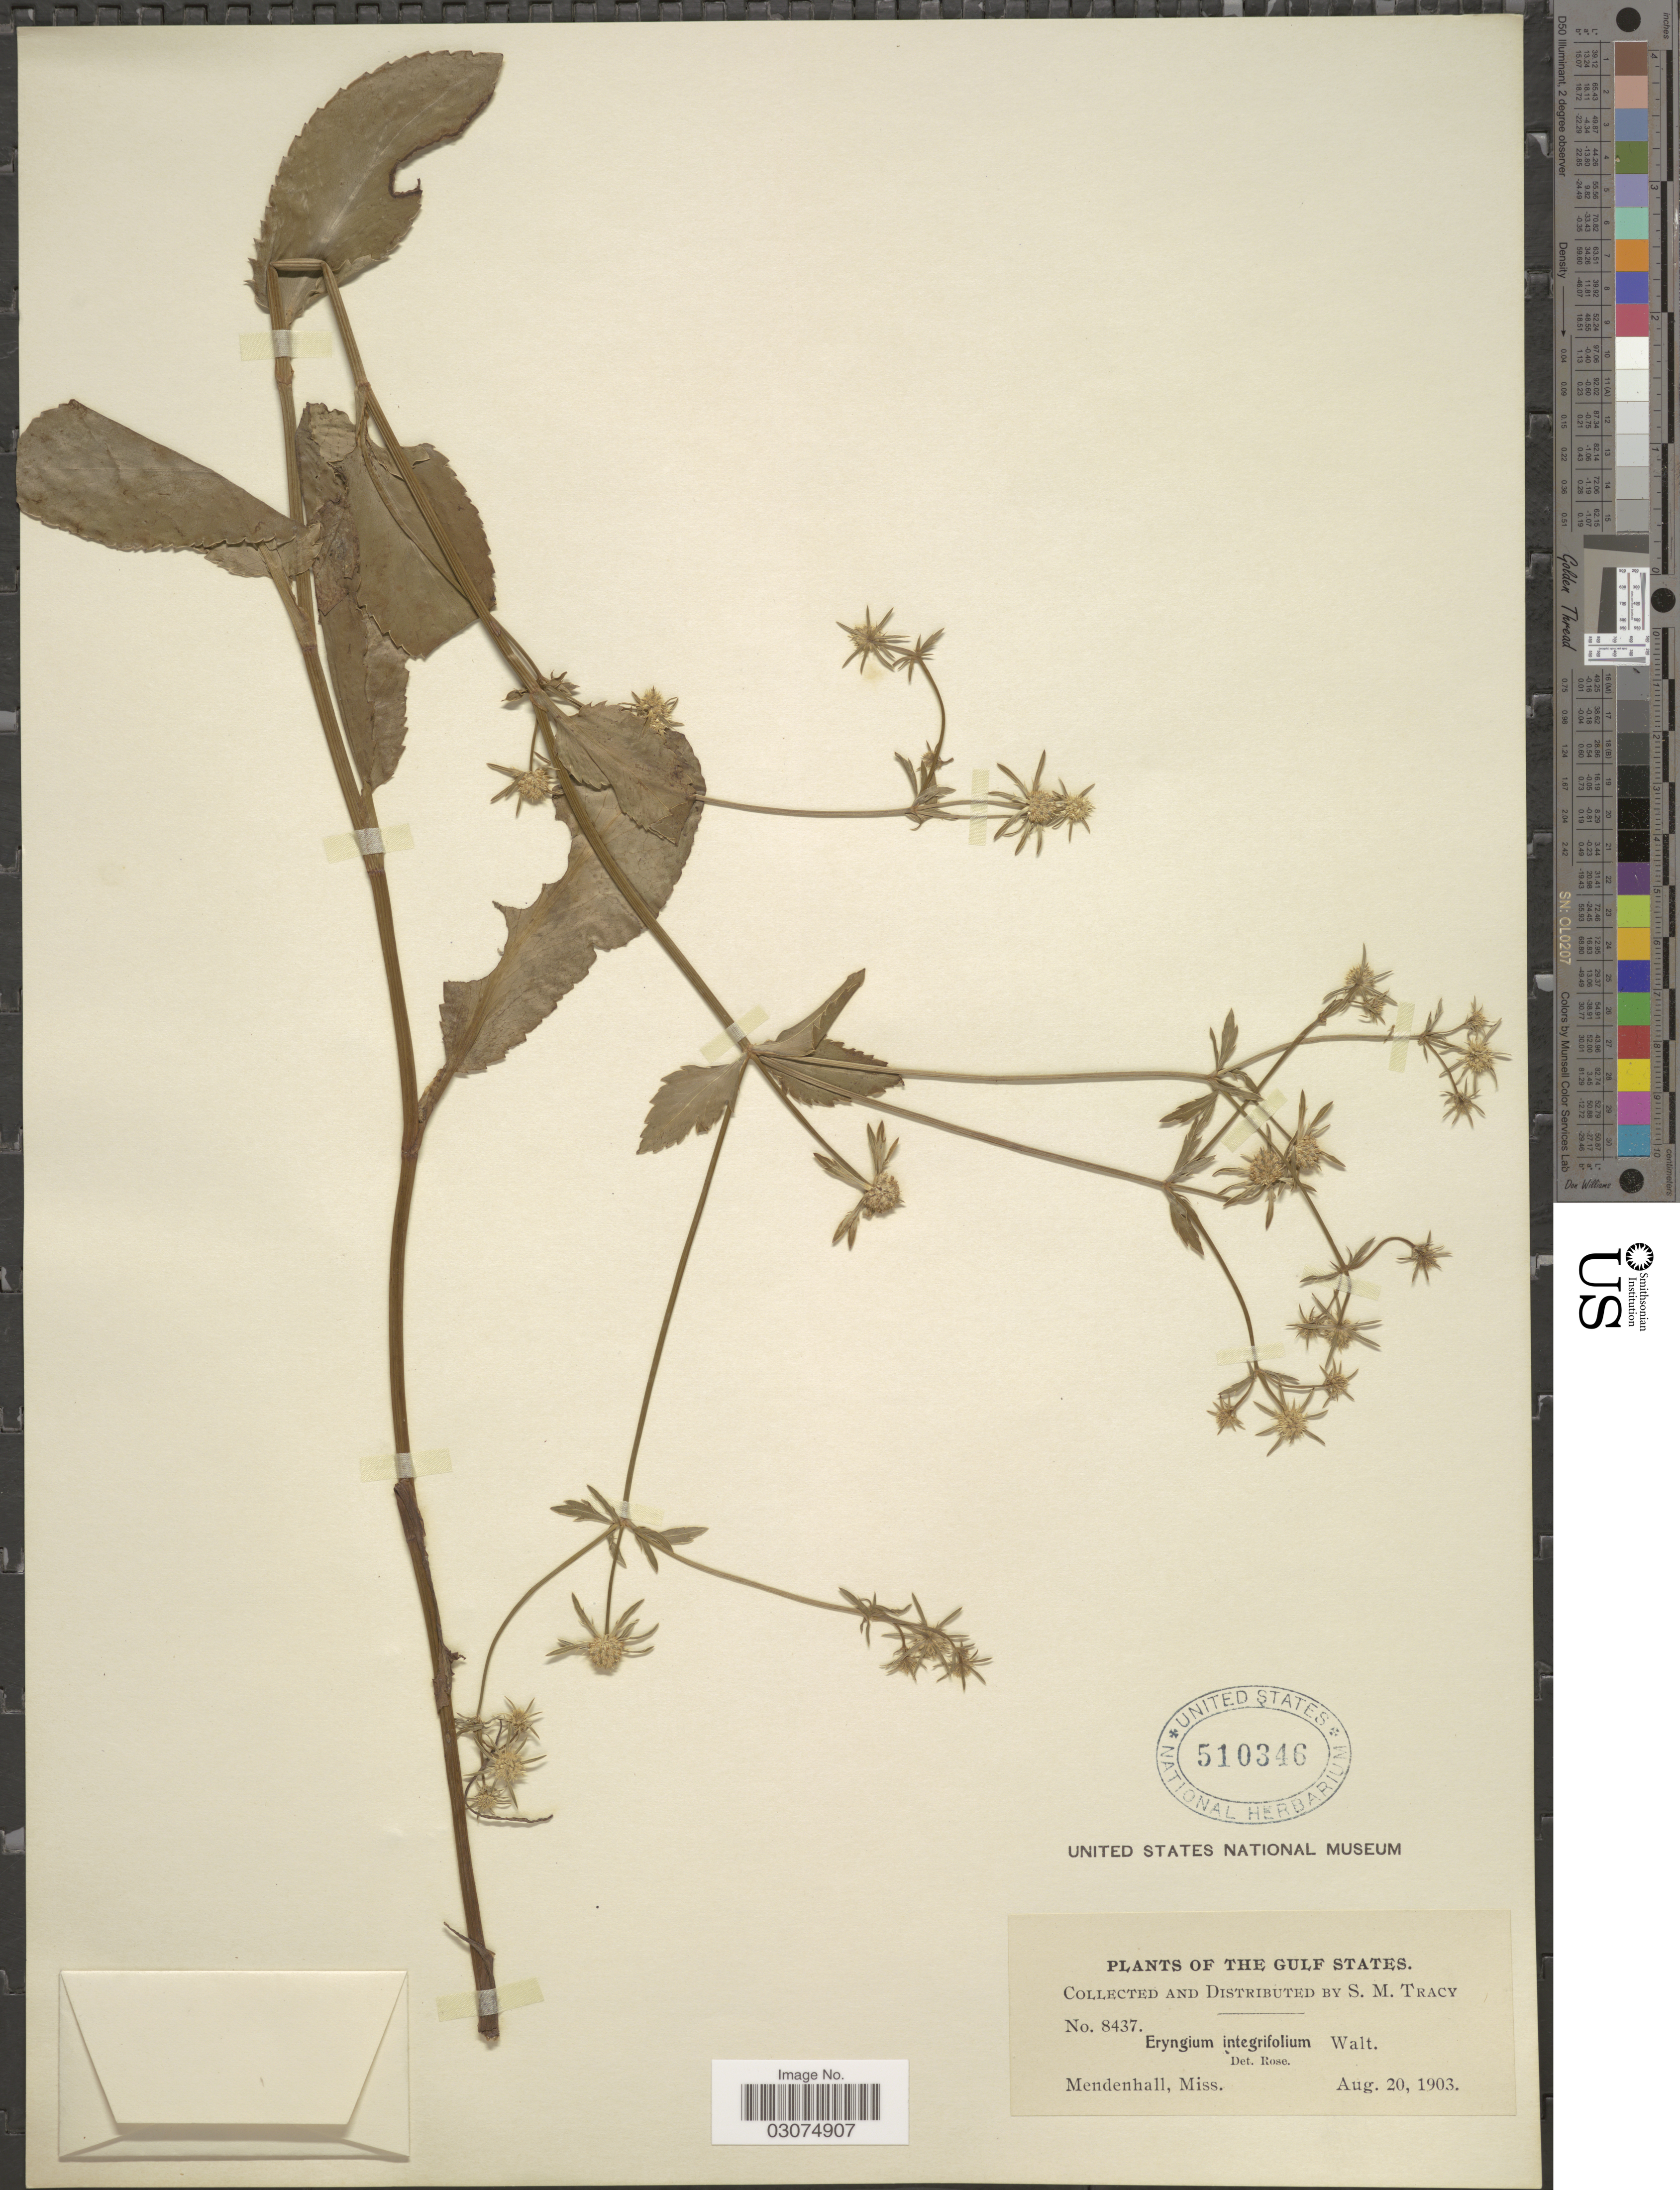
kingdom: Plantae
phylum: Tracheophyta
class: Magnoliopsida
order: Apiales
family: Apiaceae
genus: Eryngium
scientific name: Eryngium integrifolium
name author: Walter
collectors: S. M. Tracy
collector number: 8437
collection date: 1903-08-20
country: United States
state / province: Mississippi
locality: The Gulf States. Mendenhall, Miss.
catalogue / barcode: US 510346